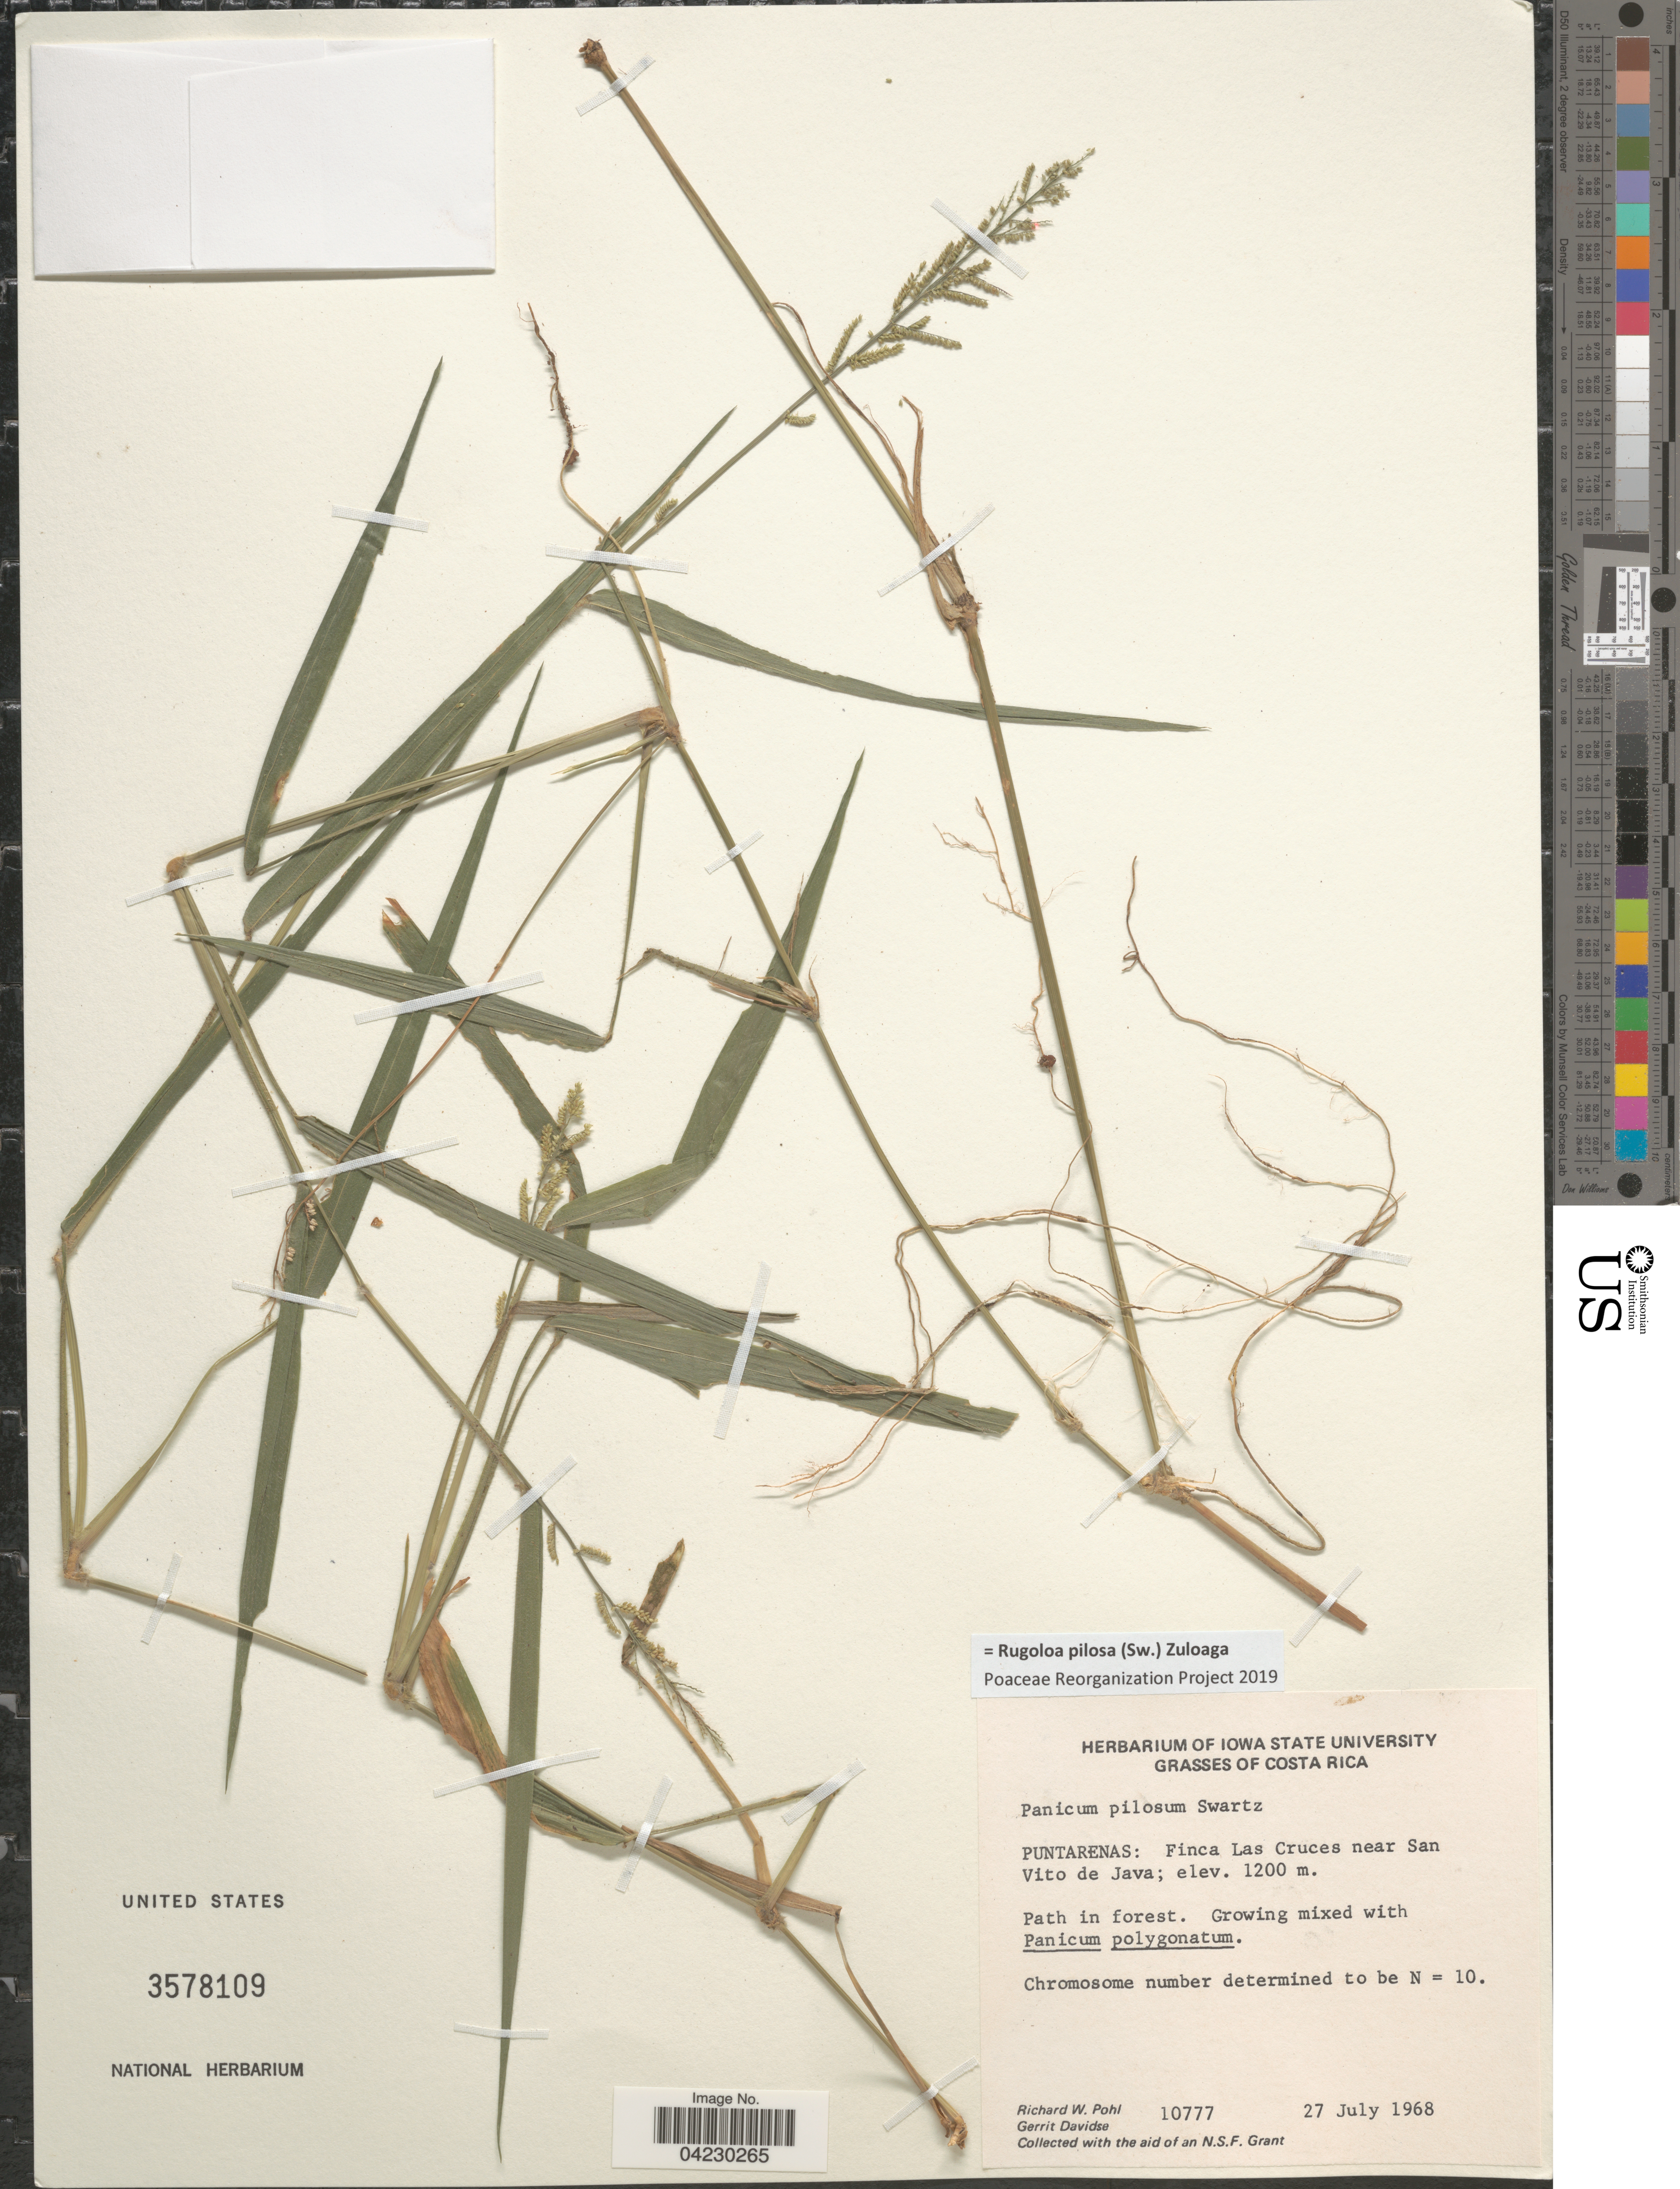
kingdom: Plantae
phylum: Tracheophyta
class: Liliopsida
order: Poales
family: Poaceae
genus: Rugoloa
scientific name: Rugoloa pilosa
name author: (Sw.) Zuloaga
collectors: R. W. Pohl & G. Davidse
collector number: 10777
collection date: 1968-07-27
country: Costa Rica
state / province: Puntarenas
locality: Finca Las Cruces near San Vito de Java.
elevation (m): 1200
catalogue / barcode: US 3578109